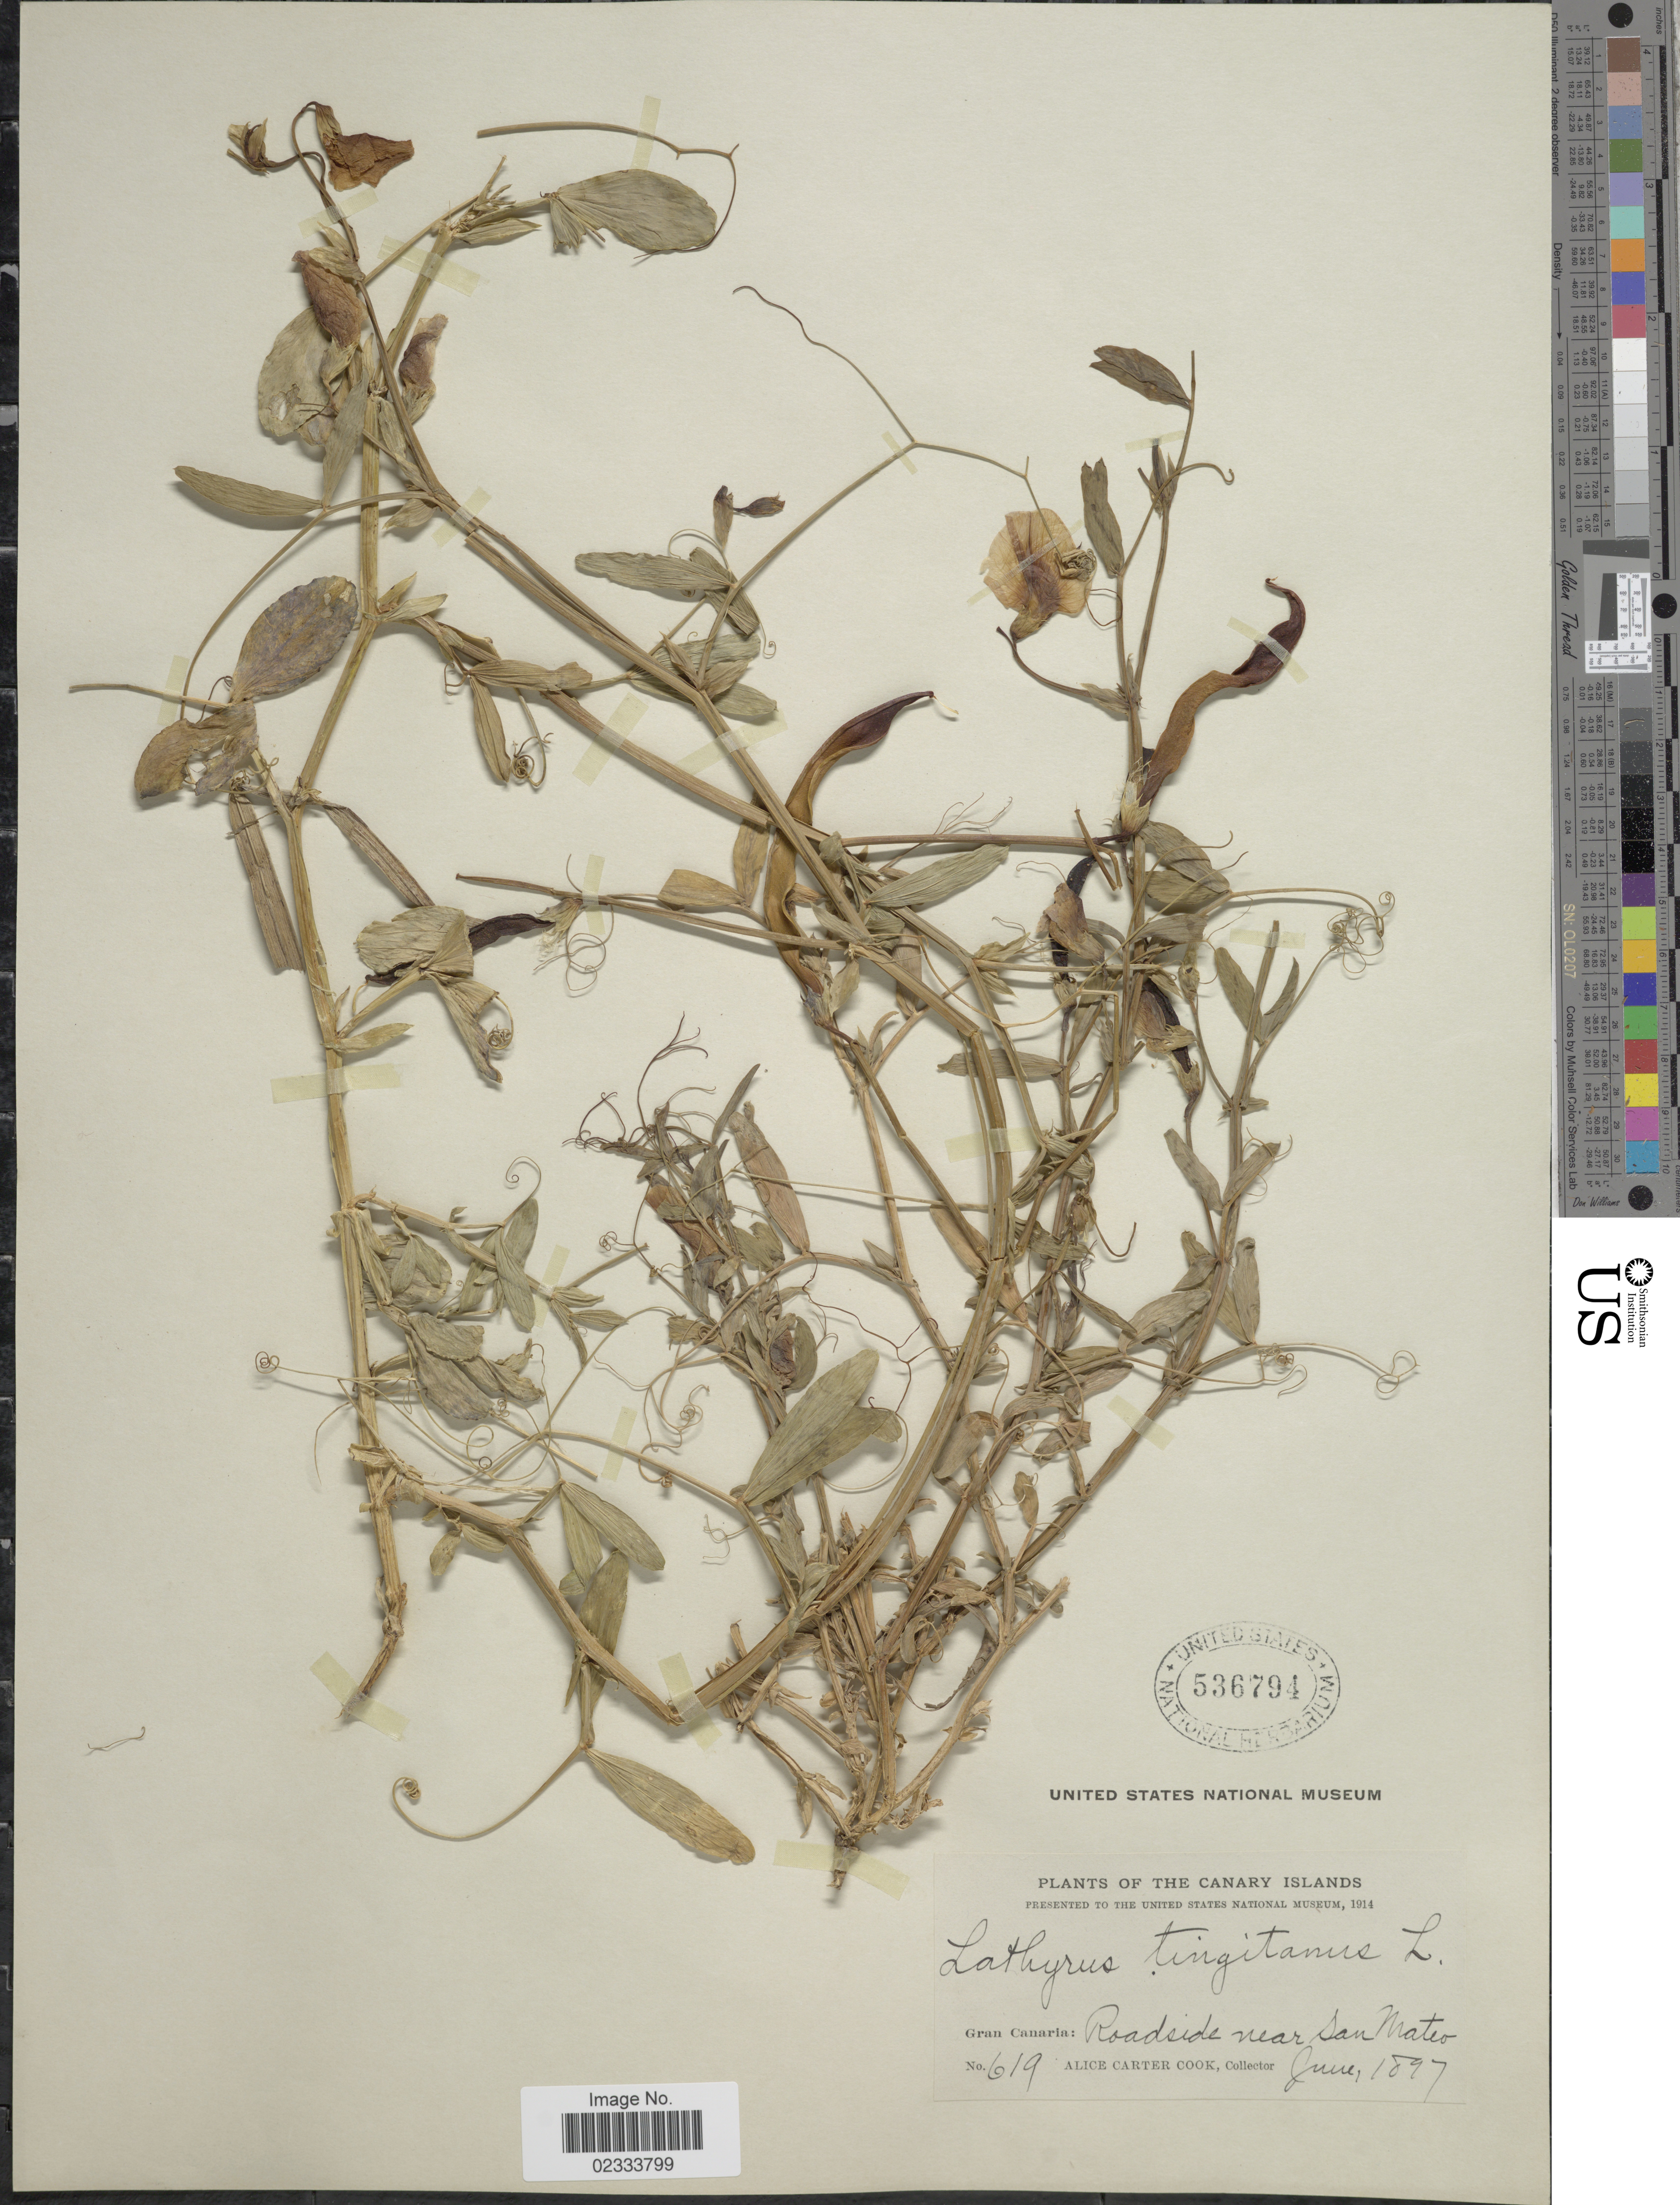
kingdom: Plantae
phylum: Tracheophyta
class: Magnoliopsida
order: Fabales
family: Fabaceae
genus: Lathyrus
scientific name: Lathyrus tingitanus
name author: L.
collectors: Alice C. Cook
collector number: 619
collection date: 1897-06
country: Spain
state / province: Canarias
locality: Canary Islands: Gran Canaria: Roadside near San Mateo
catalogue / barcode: US 536794